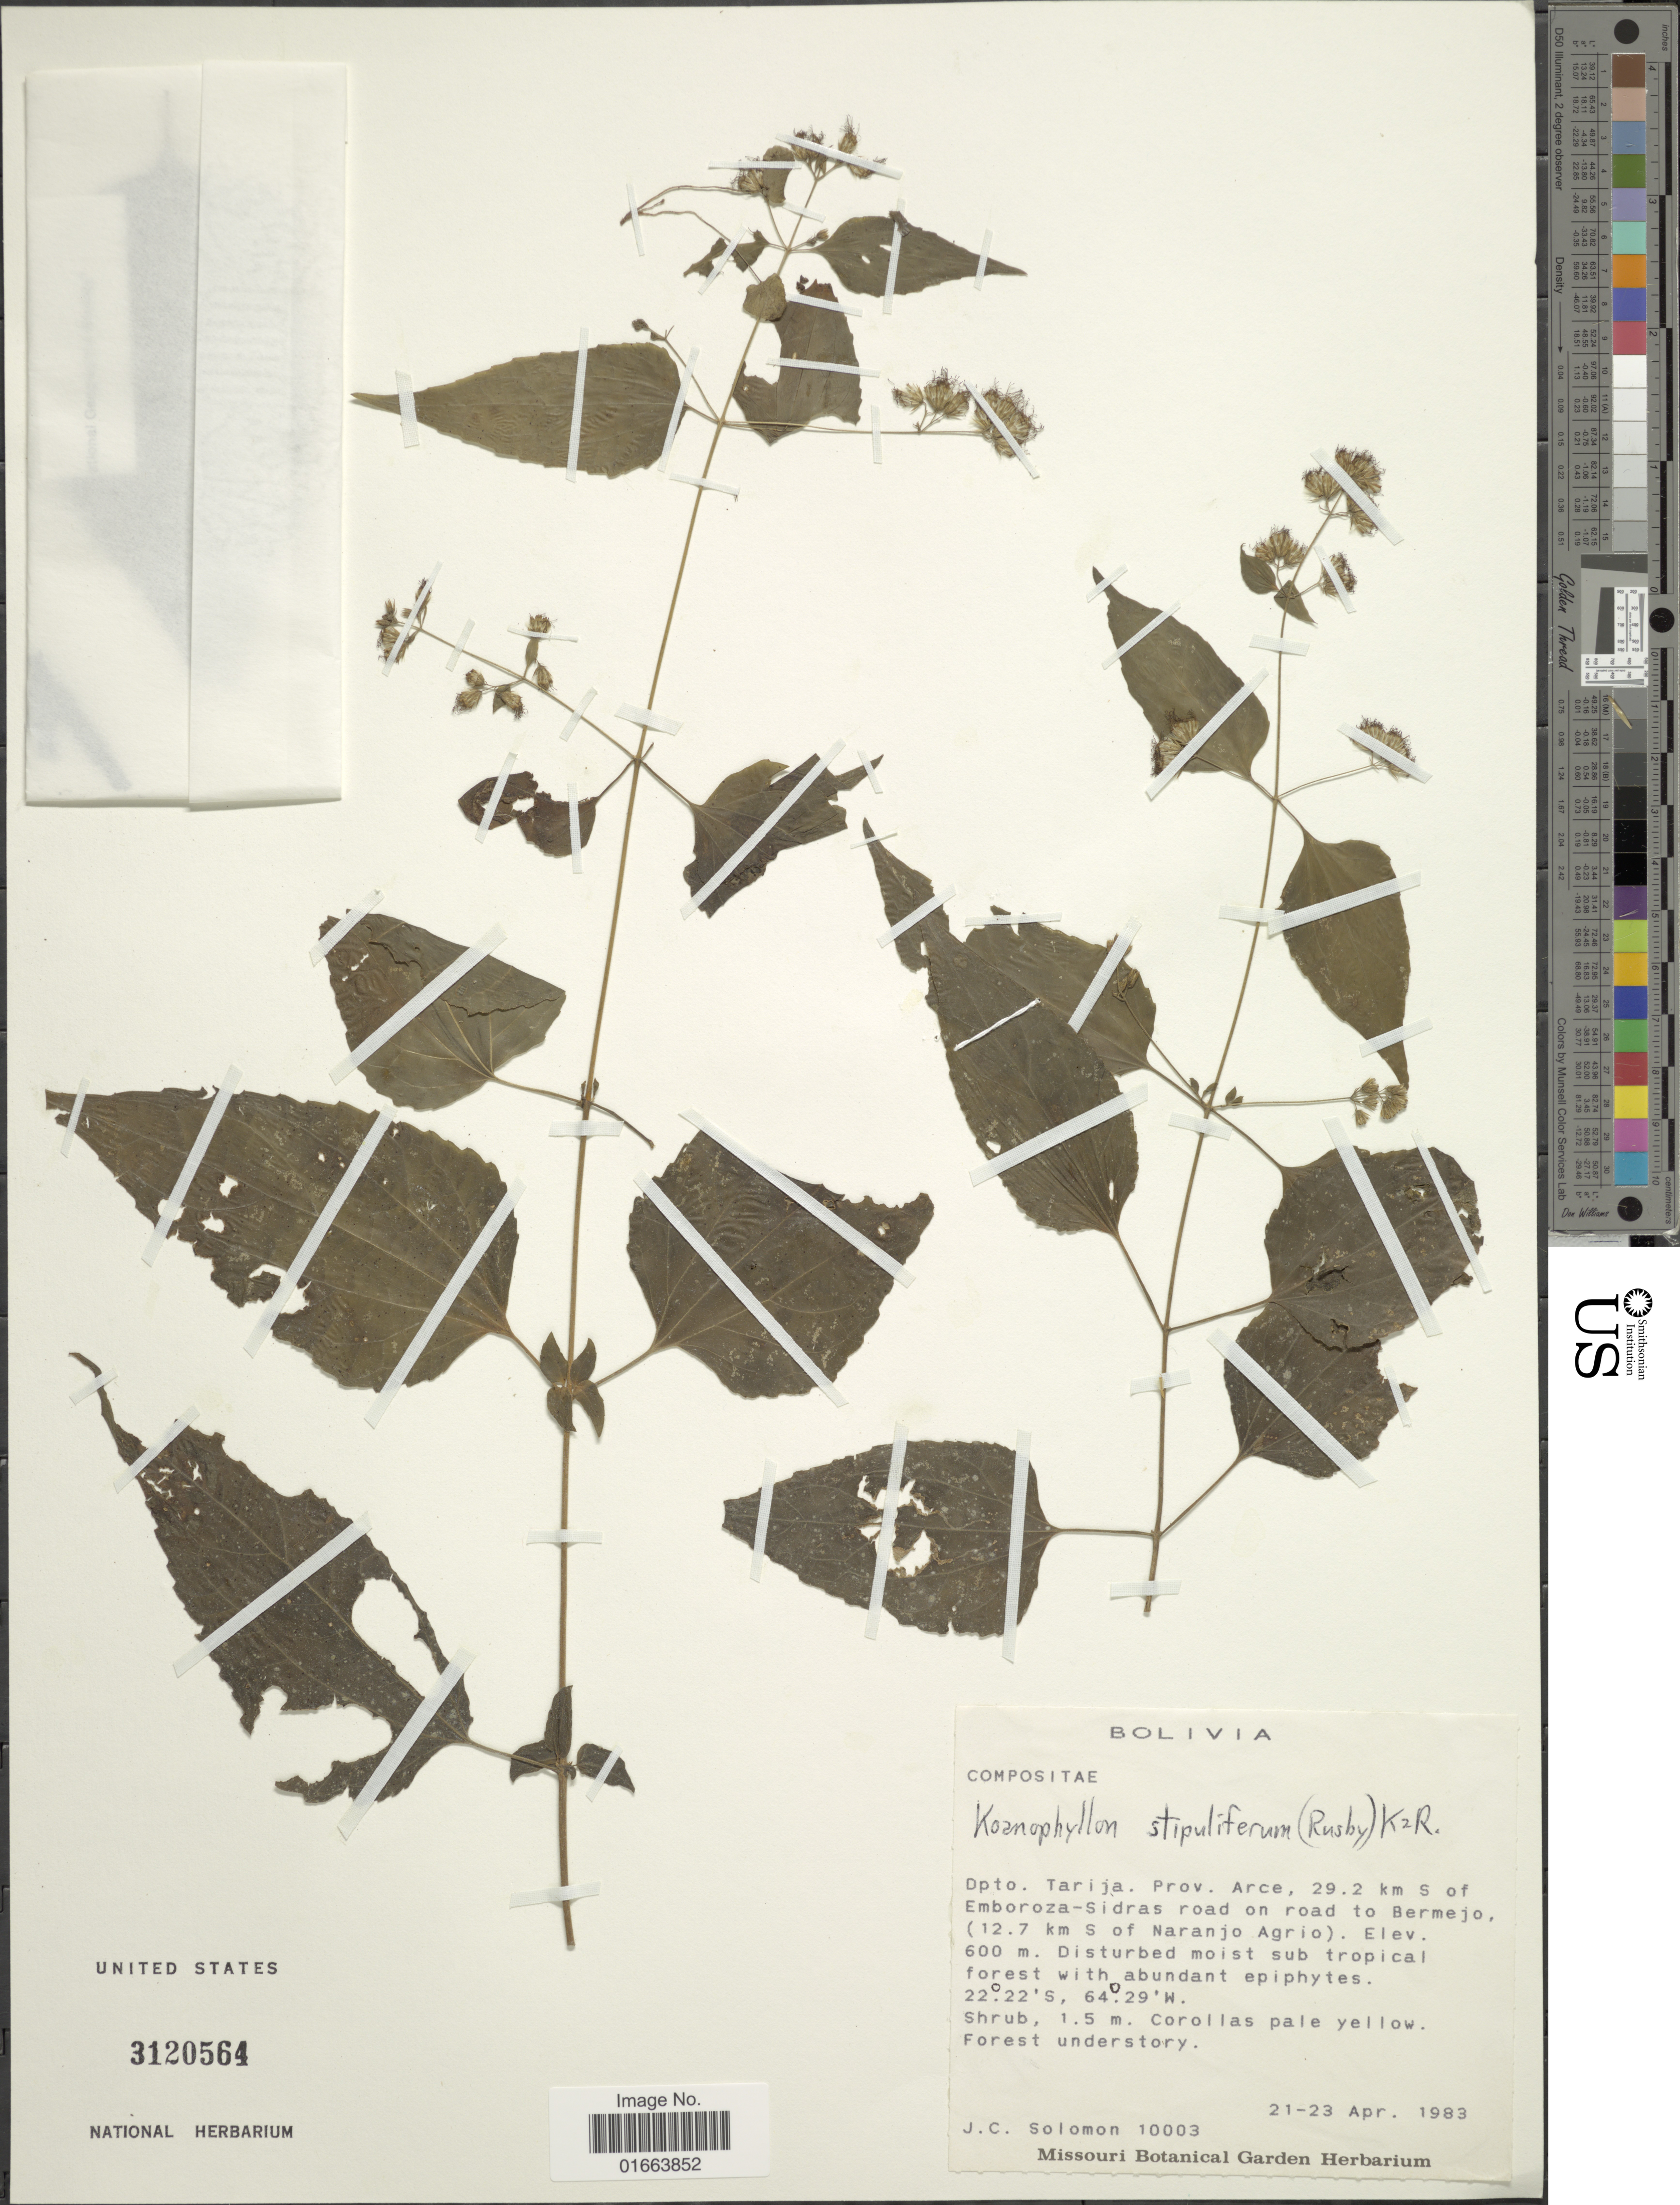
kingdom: Plantae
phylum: Tracheophyta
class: Magnoliopsida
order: Asterales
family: Asteraceae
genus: Koanophyllon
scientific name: Koanophyllon stipulifera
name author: (Rusby) R.M. King & H. Rob.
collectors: J. C. Solomon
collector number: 10003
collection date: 1983-04-21/1983-04-23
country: Bolivia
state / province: Tarija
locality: Prov. Arce, 29.2 km S of Emboroza-Sidras road on road to Bermejo, (12.7 km S of Naranjo Agrio)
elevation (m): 600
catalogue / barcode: US 3120564